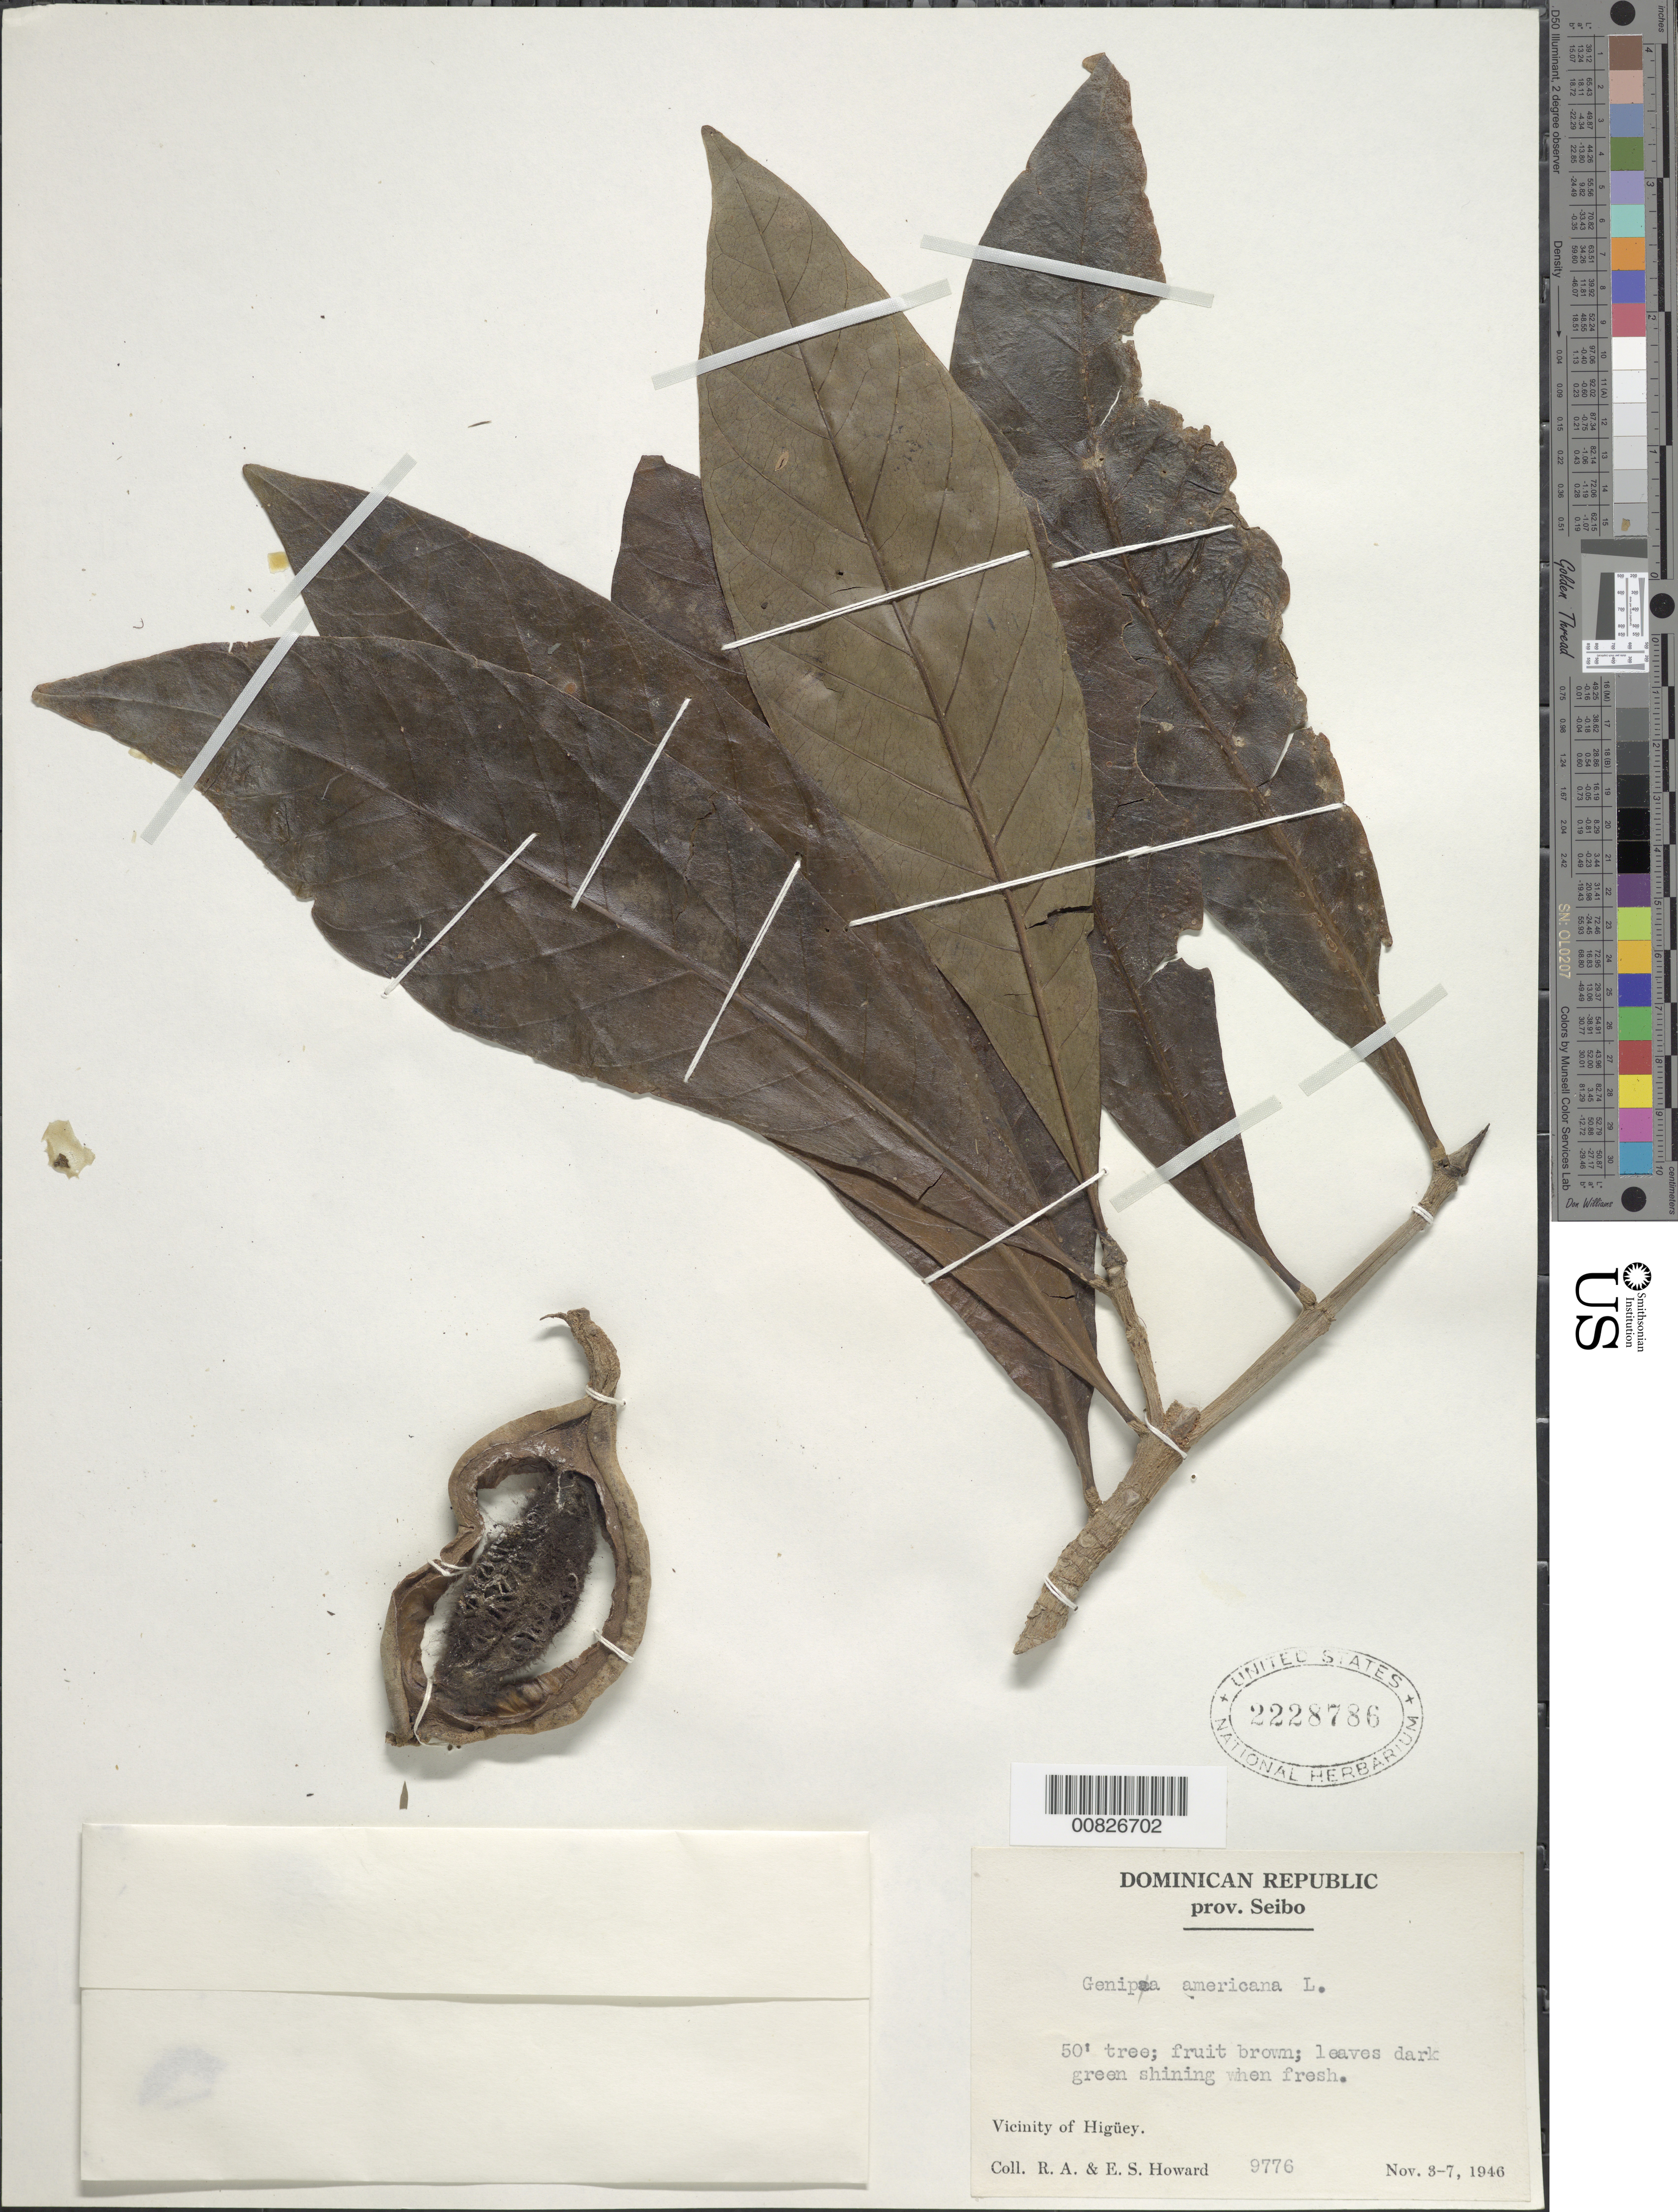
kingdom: Plantae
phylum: Tracheophyta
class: Magnoliopsida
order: Gentianales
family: Rubiaceae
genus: Genipa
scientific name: Genipa americana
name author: L.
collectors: R. A. Howard & E. S. Howard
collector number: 9776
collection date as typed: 03 Nov 1946 to 07 Nov 1946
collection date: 1946-11-03/1946-11-07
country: Dominican Republic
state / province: El Seibo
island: Hispaniola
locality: Vicinity of Higüey.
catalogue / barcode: US 2228786